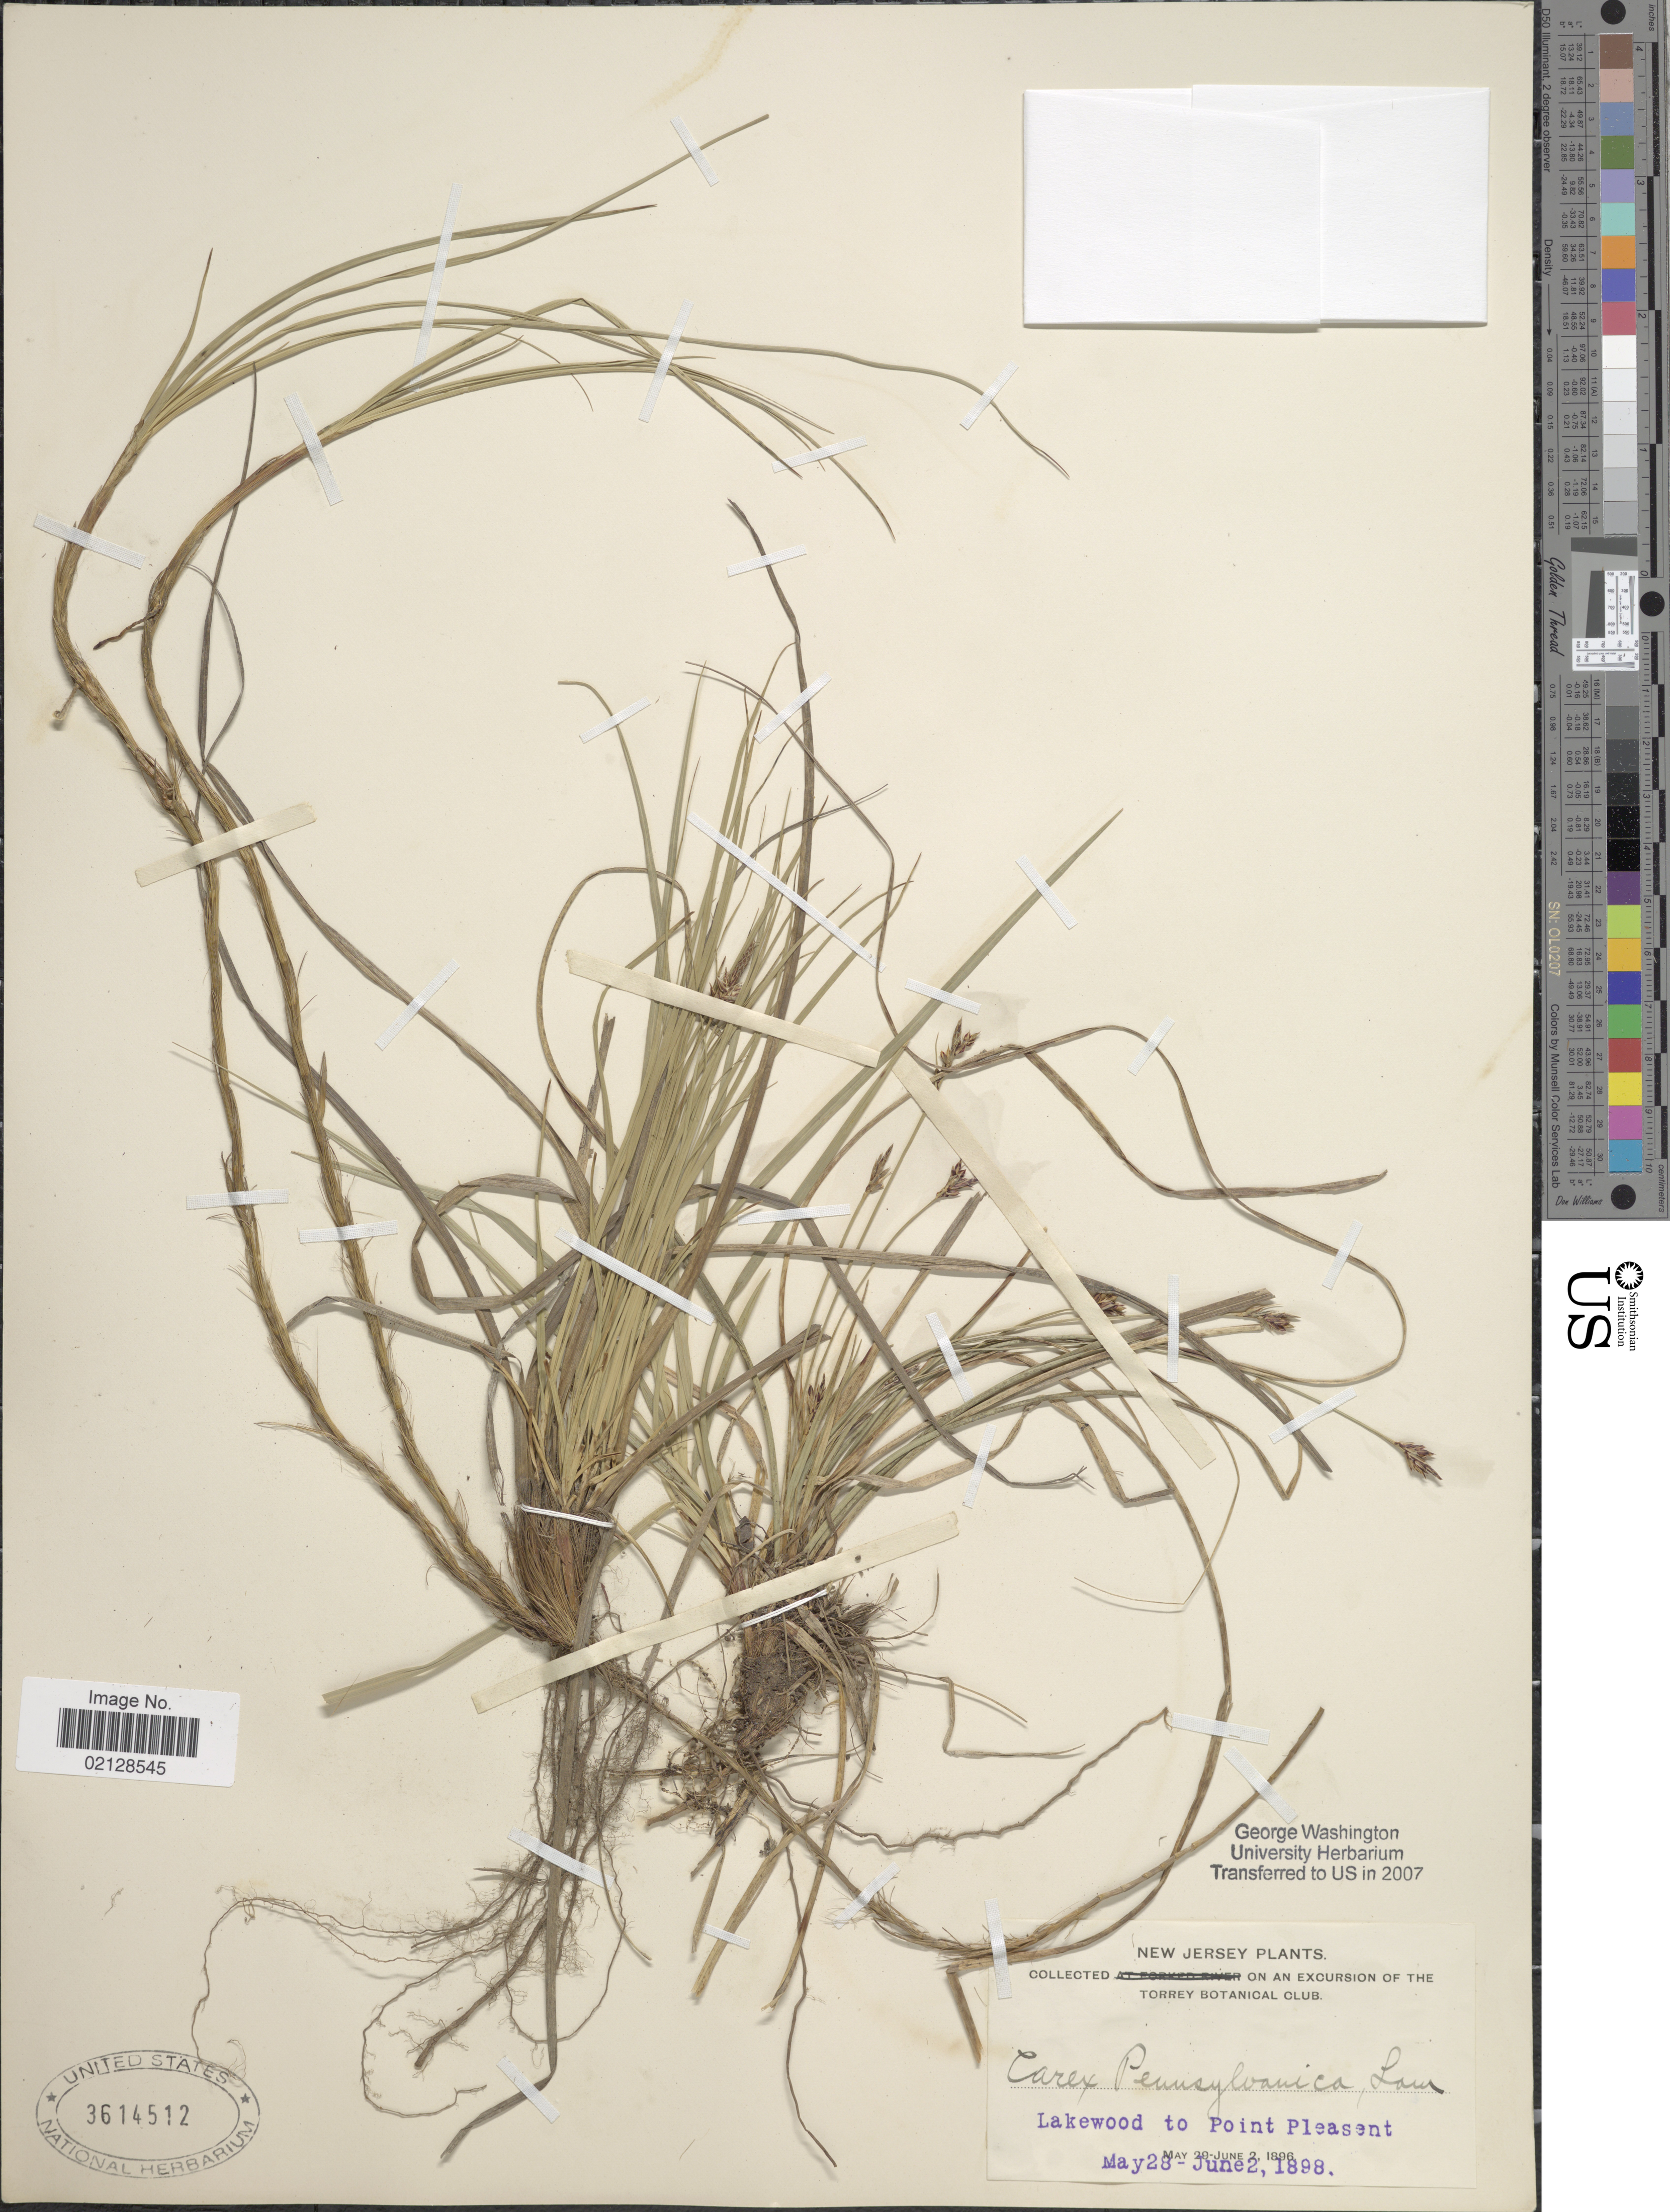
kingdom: Plantae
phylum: Tracheophyta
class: Liliopsida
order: Poales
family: Cyperaceae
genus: Carex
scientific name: Carex pensylvanica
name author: Lam.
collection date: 1898-05-28/1898-06-02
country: United States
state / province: New Jersey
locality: Lakewood to Point Pleasant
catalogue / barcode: US 3614512